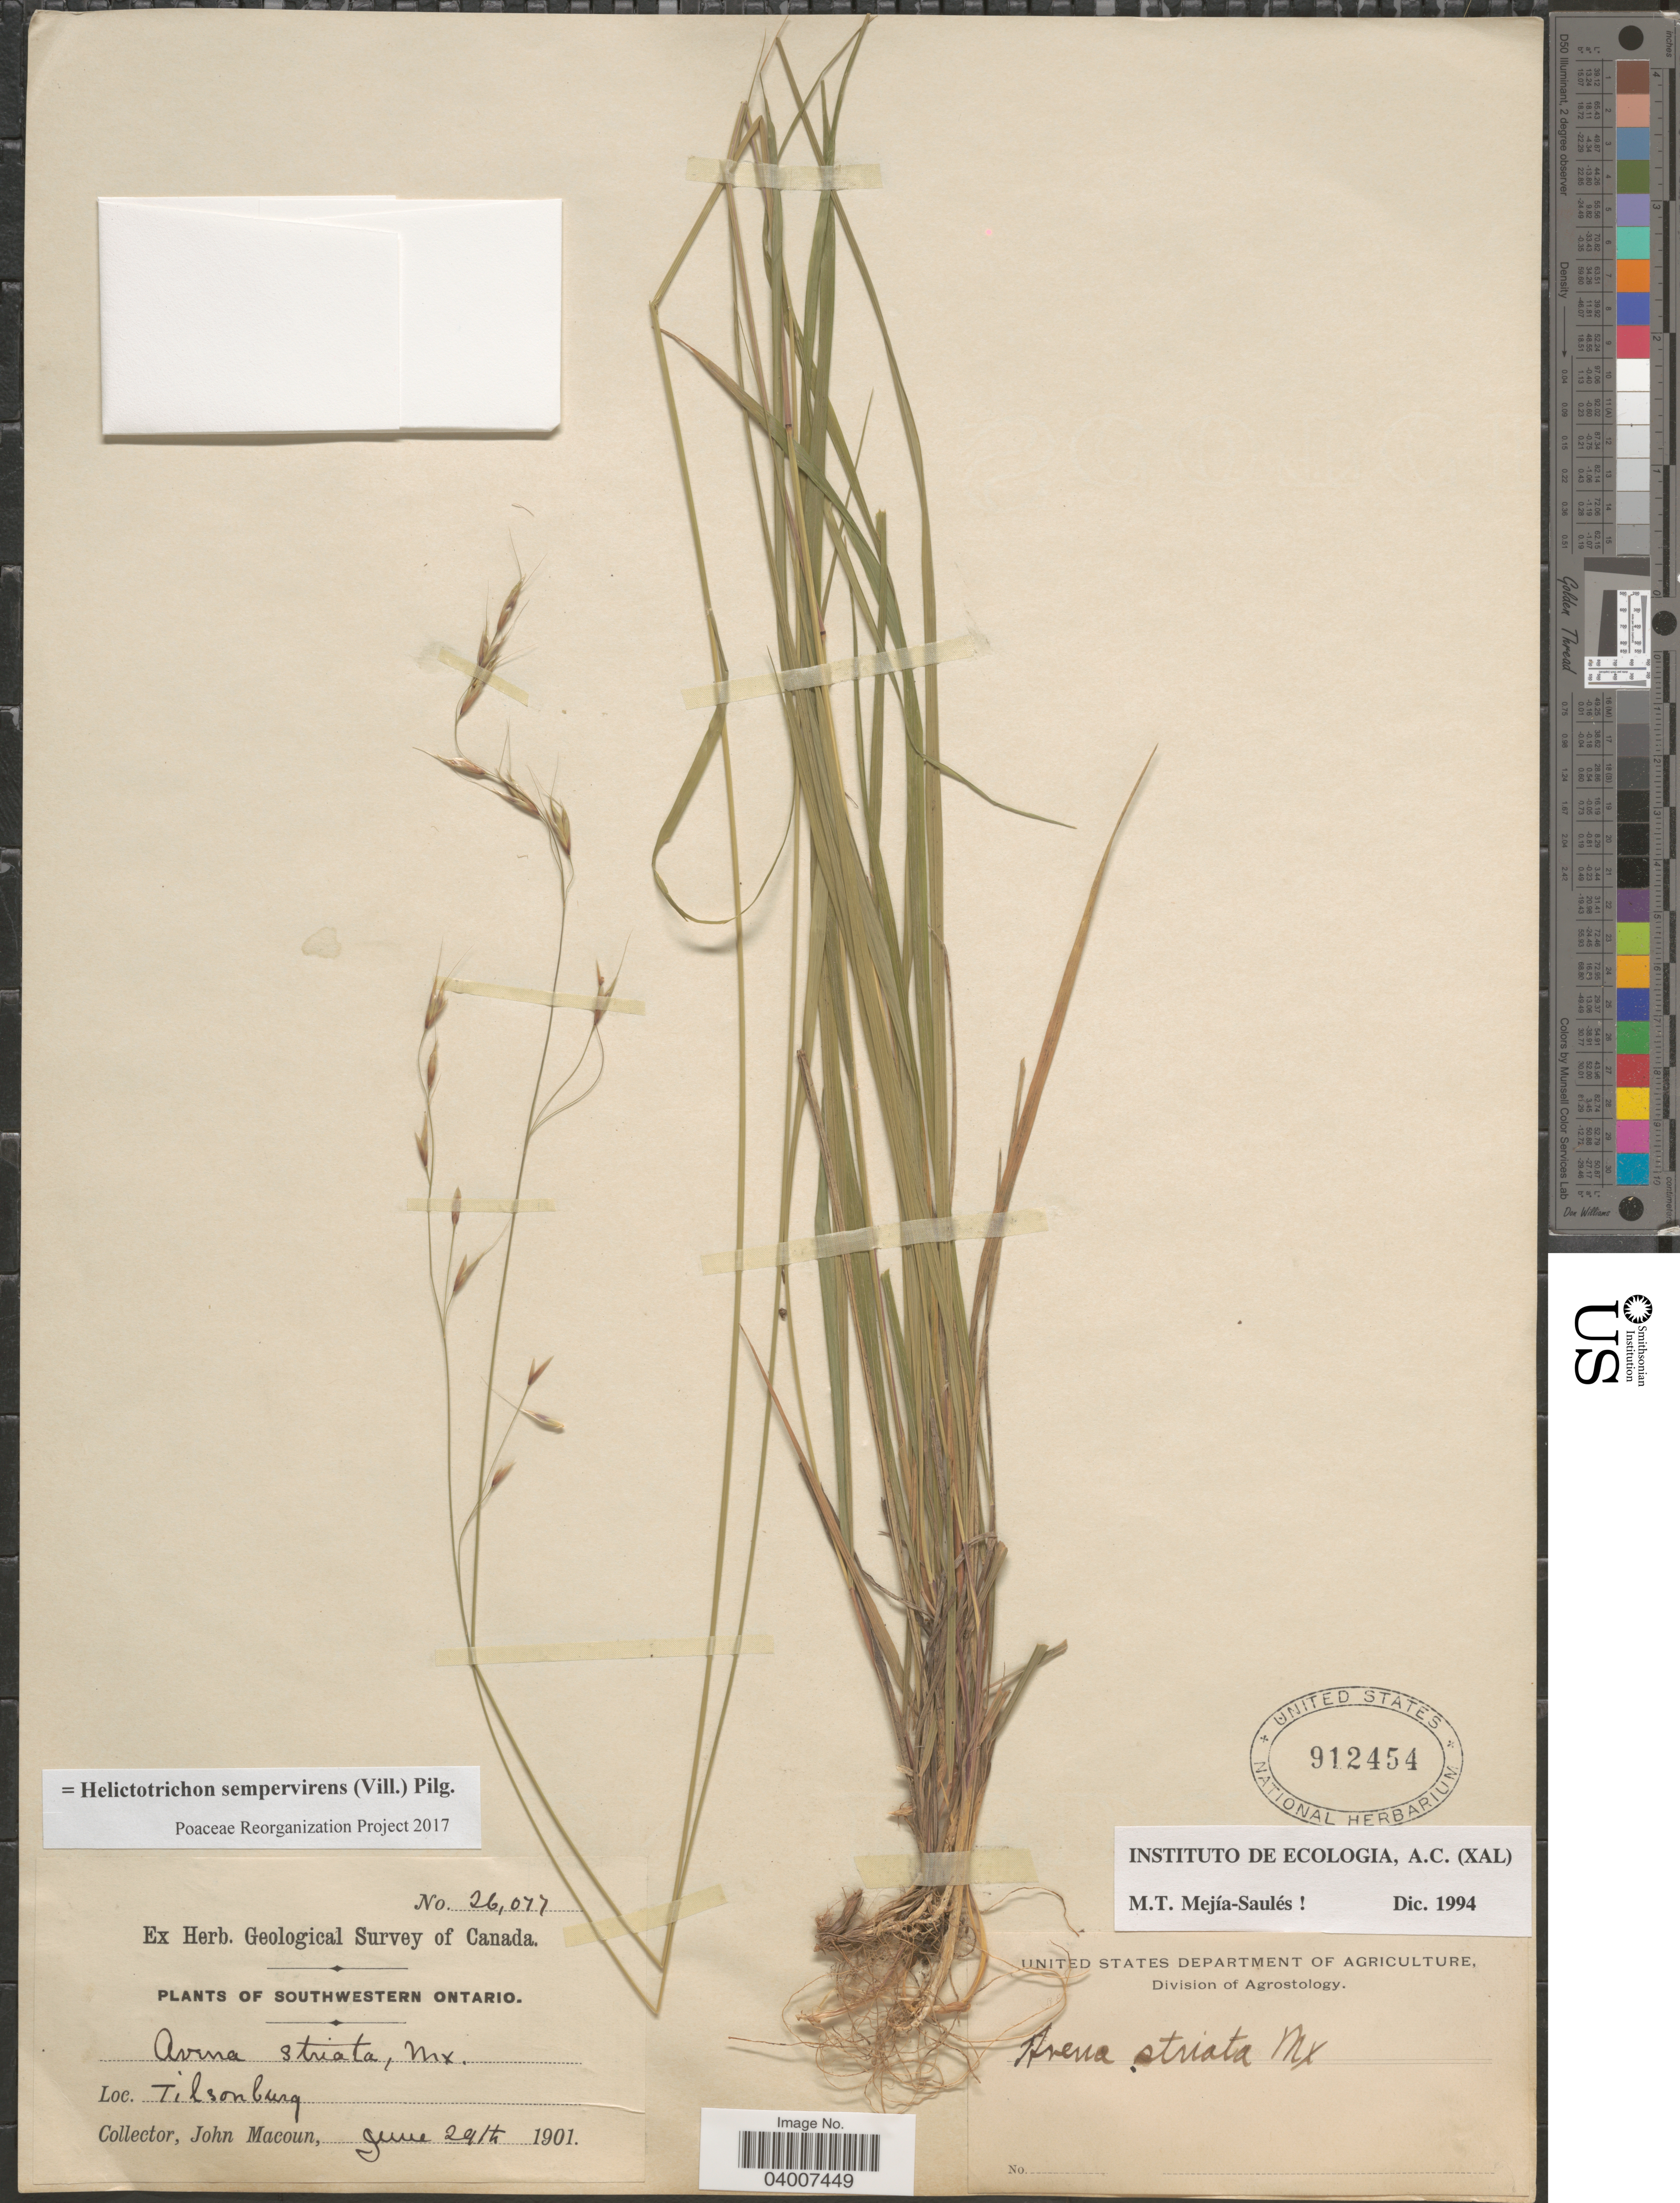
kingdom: Plantae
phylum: Tracheophyta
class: Liliopsida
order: Poales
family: Poaceae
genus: Helictotrichon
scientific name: Helictotrichon sempervirens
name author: (Vill.) Pilg.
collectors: J. Macoun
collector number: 26077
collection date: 1901-06-29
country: Canada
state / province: Ontario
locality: Southwestern Ontario. Tilsonburg.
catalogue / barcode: US 912454